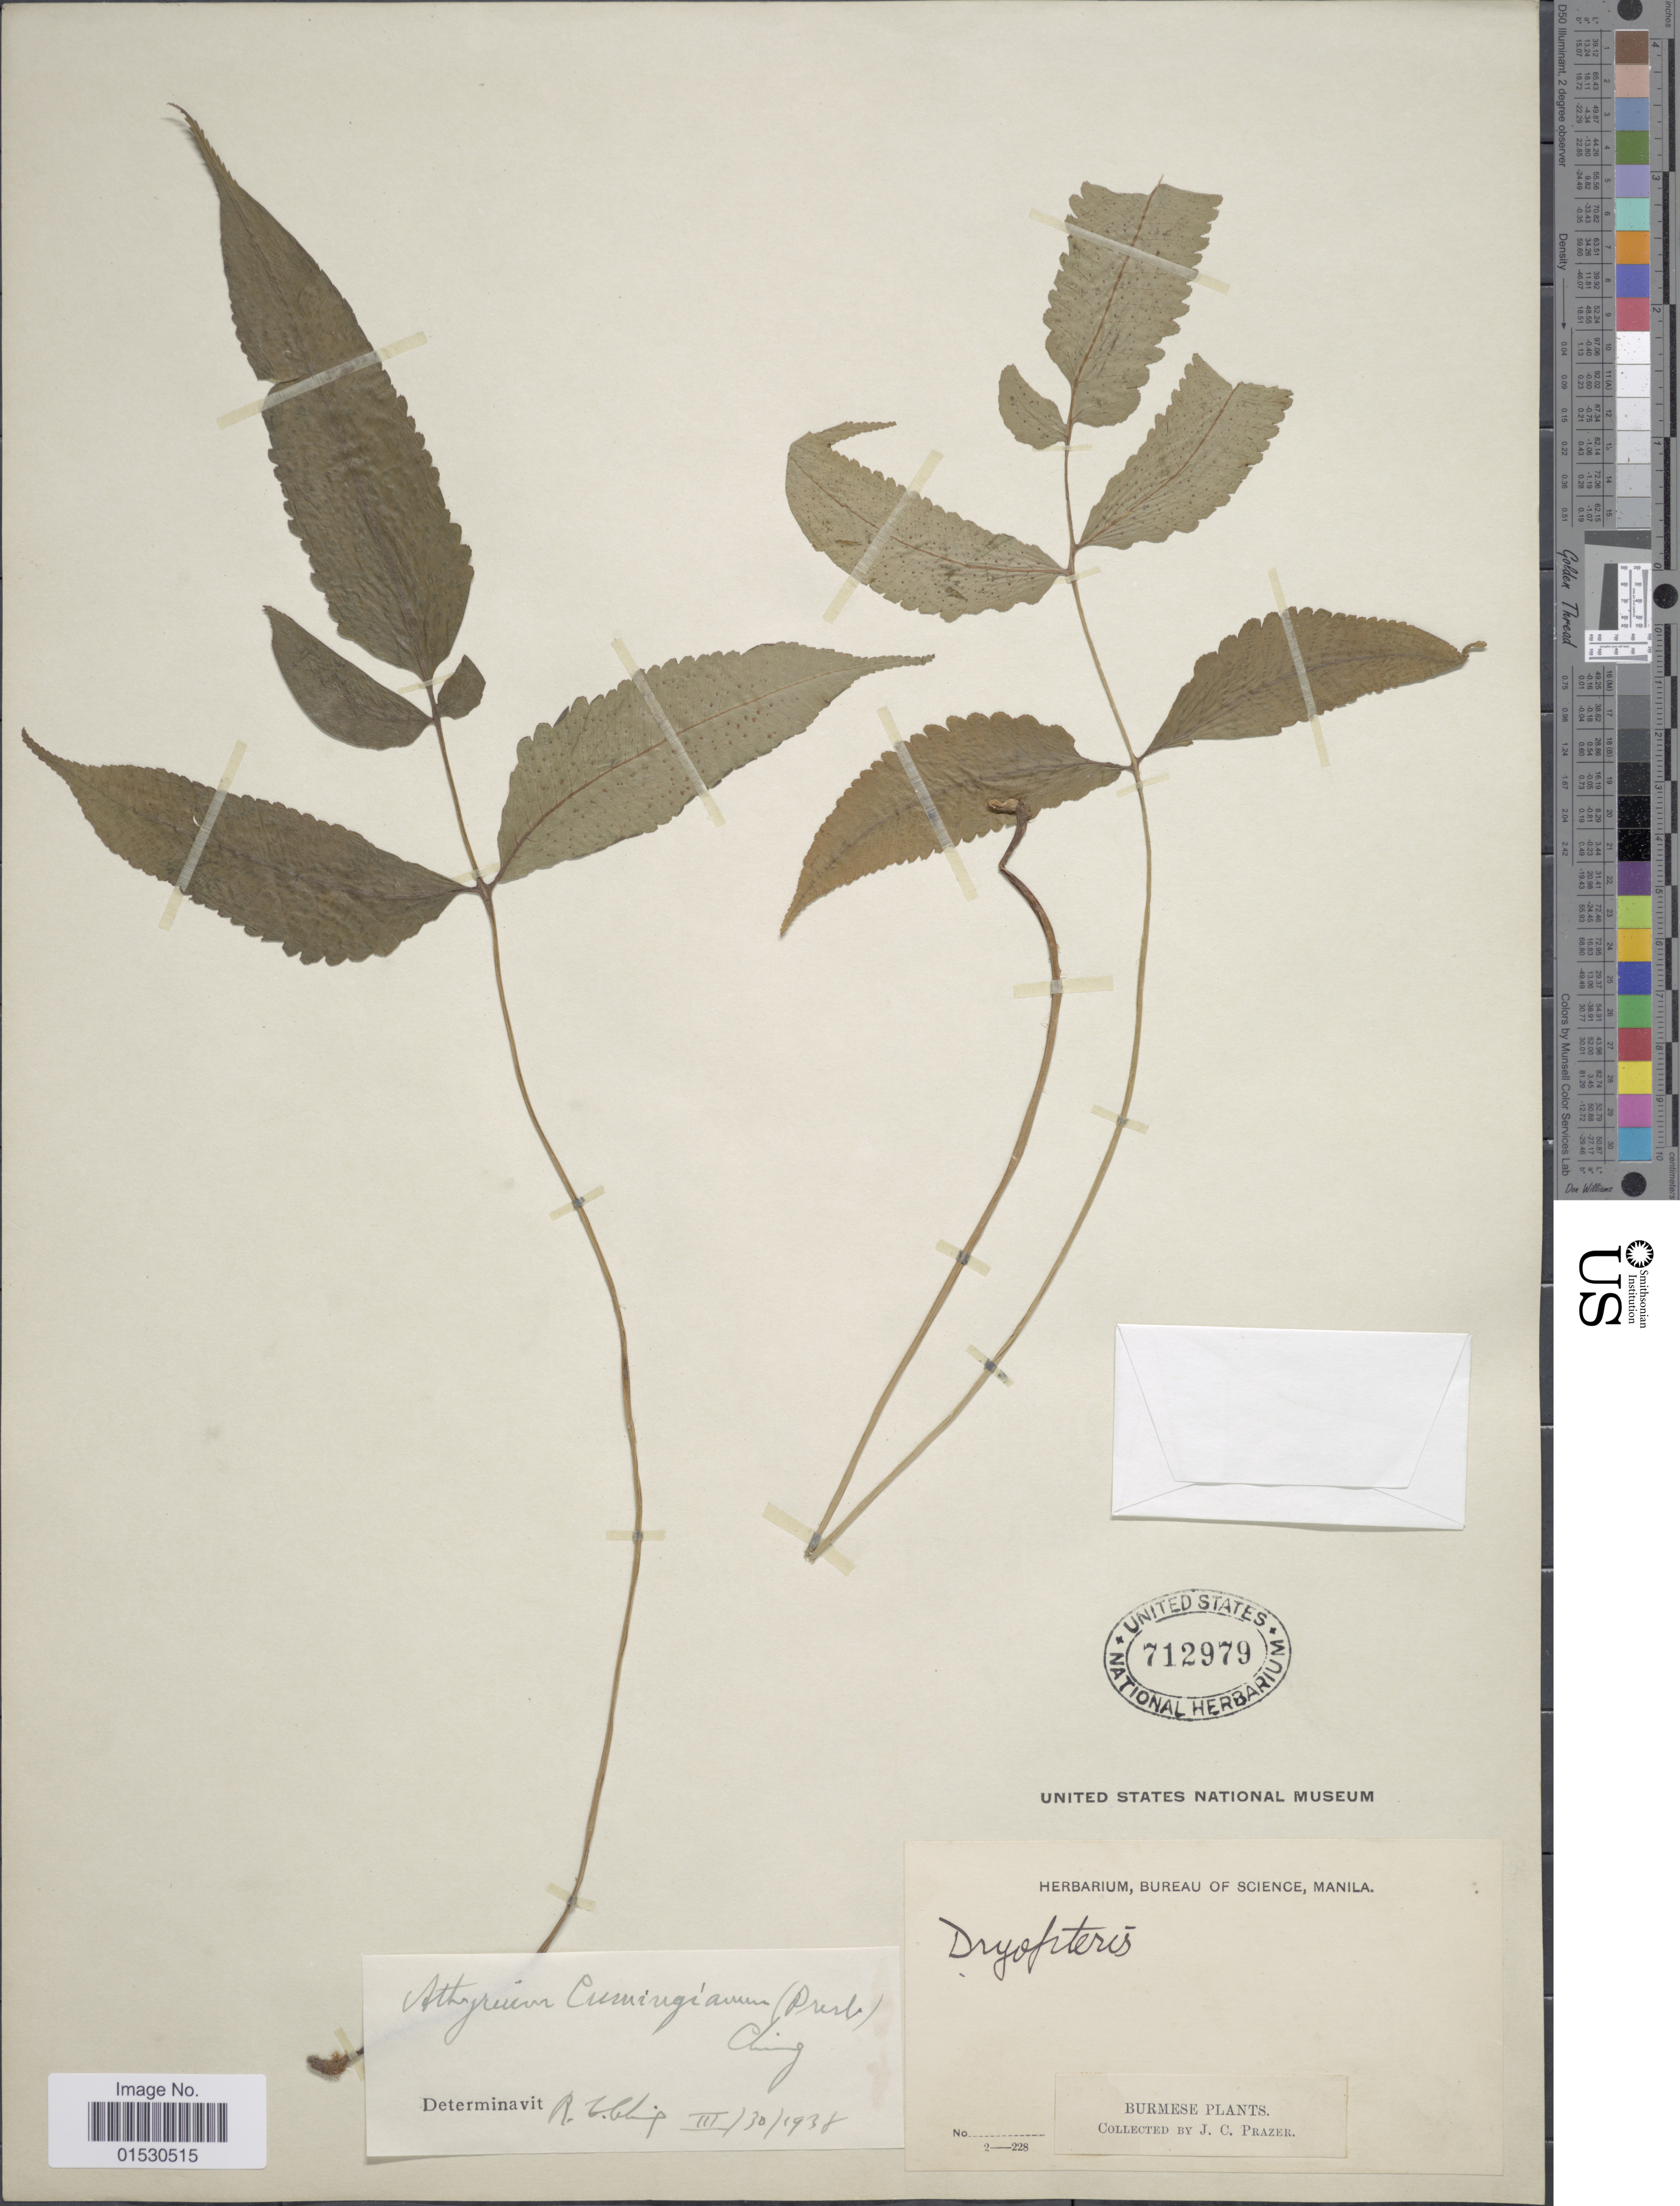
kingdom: Plantae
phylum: Tracheophyta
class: Polypodiopsida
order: Polypodiales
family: Athyriaceae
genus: Athyrium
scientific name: Athyrium cumingianum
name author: (C. Presl)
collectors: J. Prazer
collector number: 2-228?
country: Myanmar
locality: Burmese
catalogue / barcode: US 712979